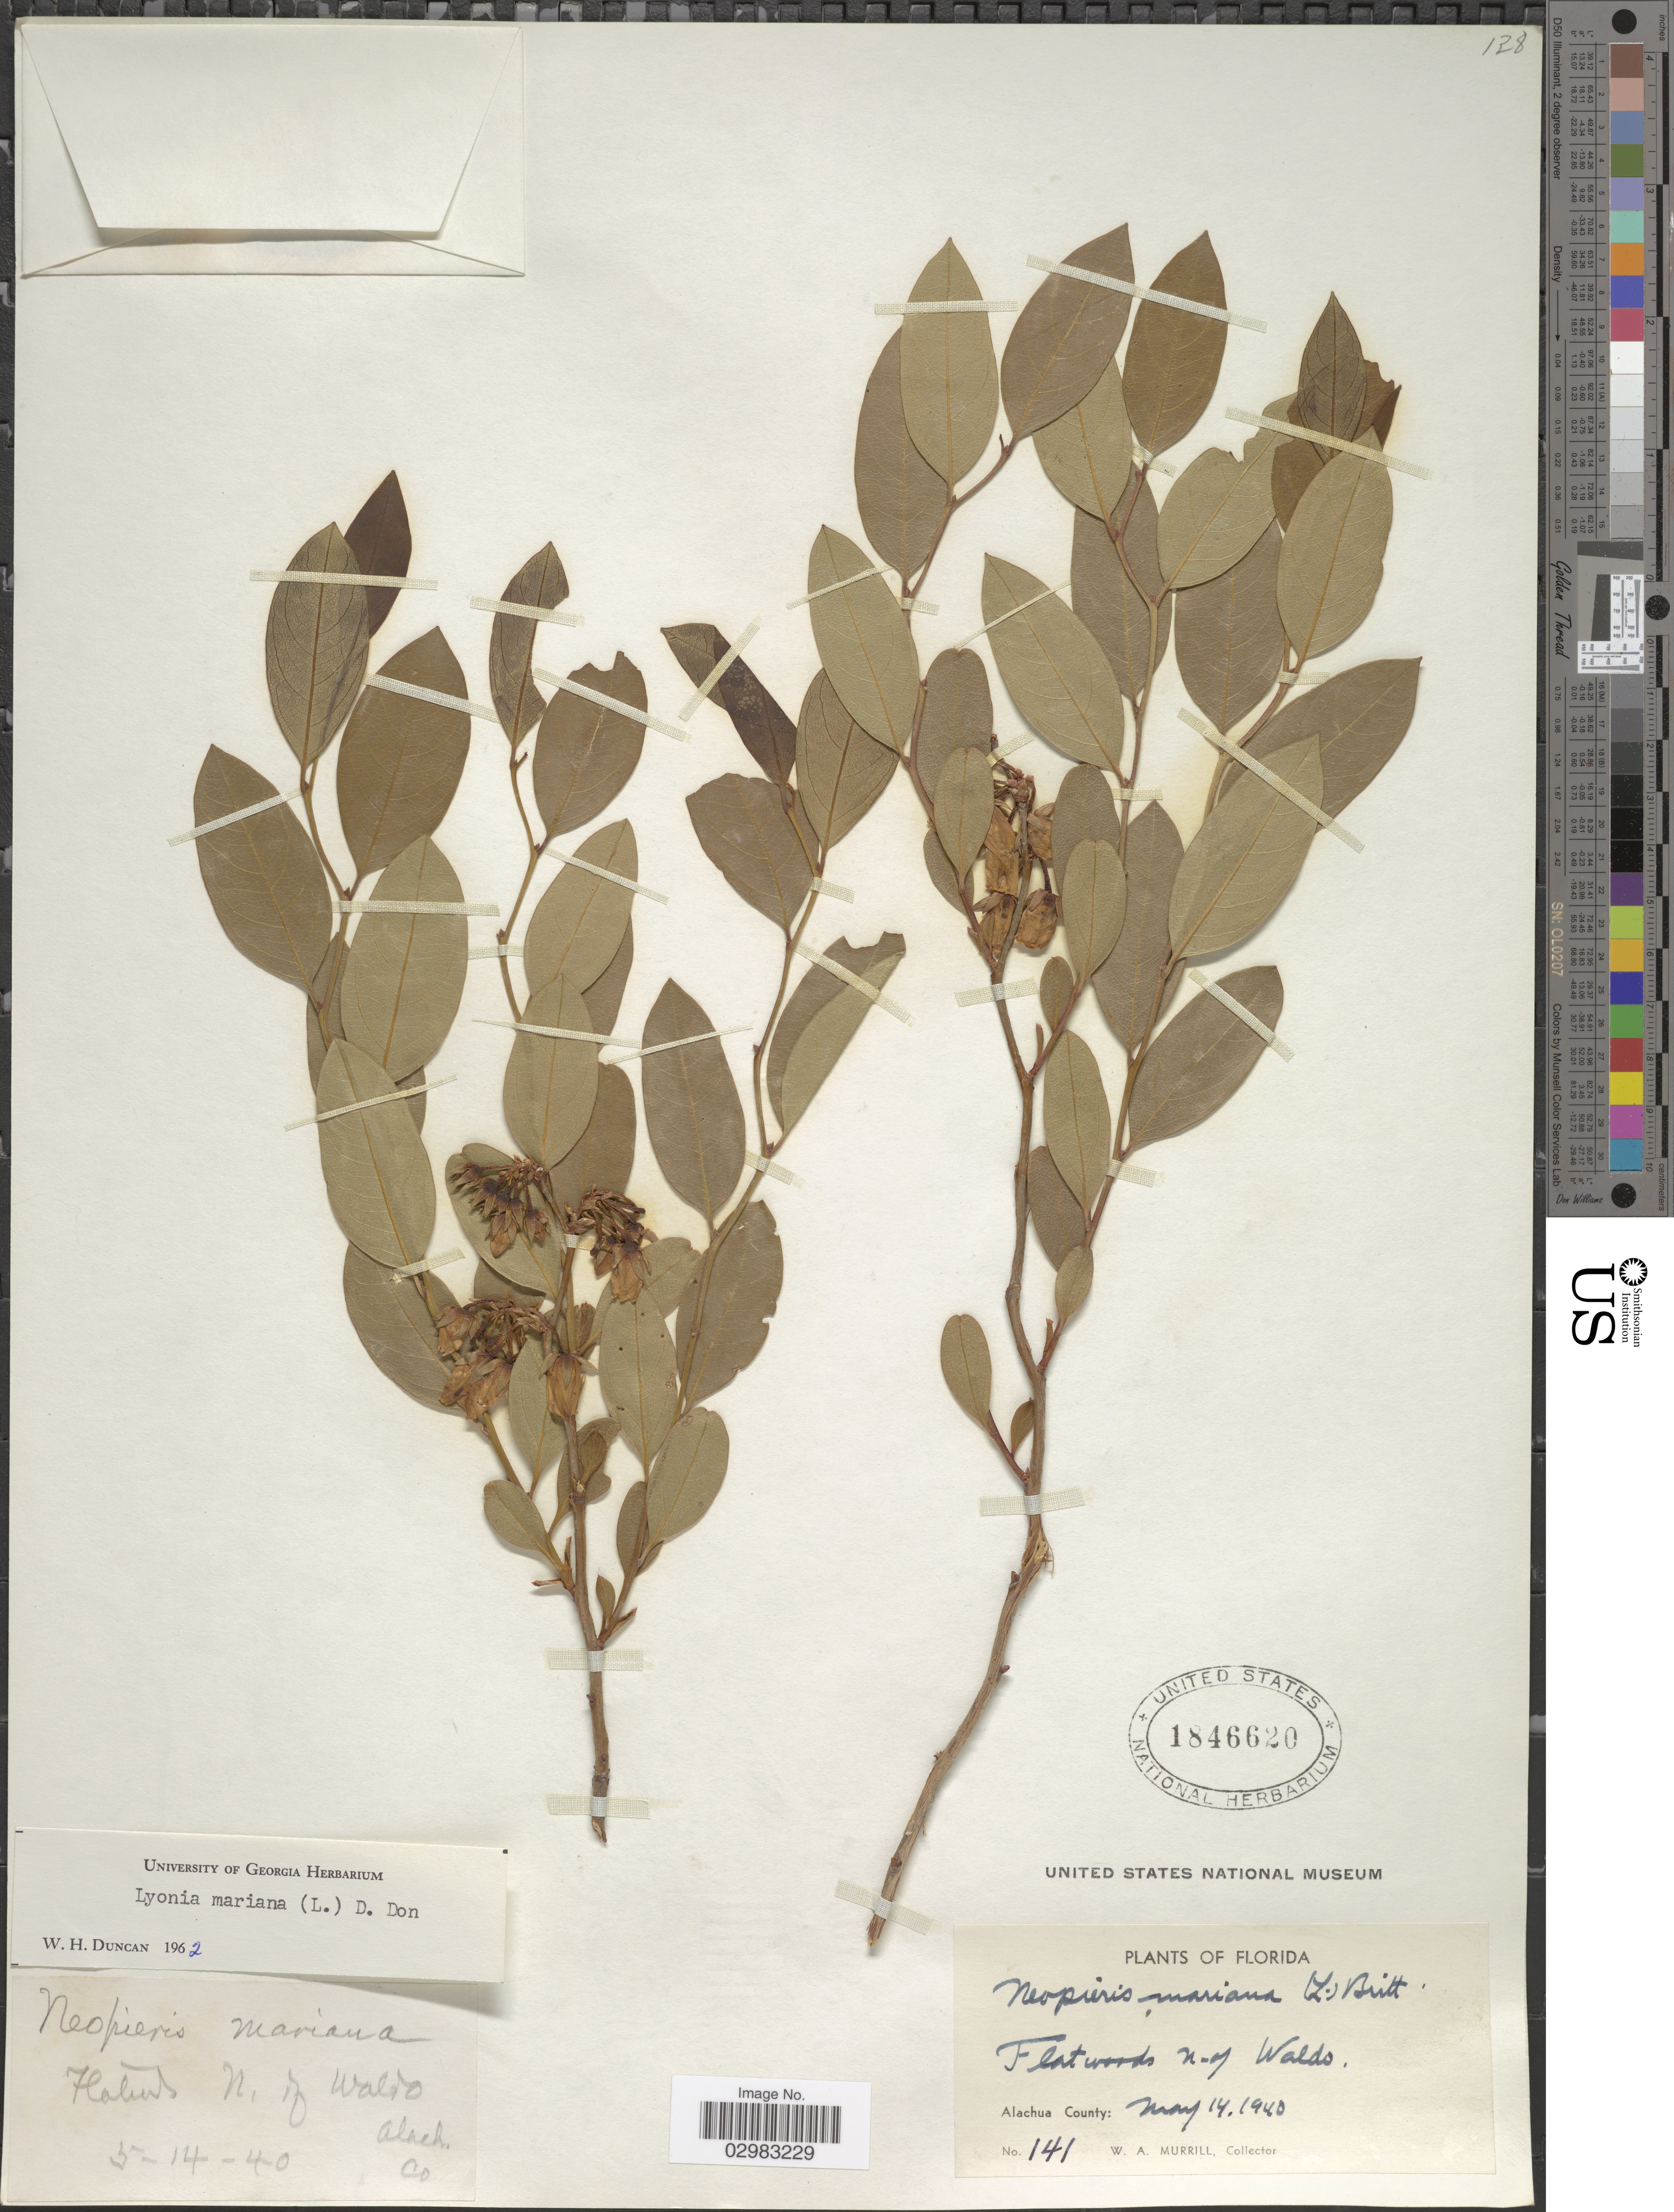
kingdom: Plantae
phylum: Tracheophyta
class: Magnoliopsida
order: Ericales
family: Ericaceae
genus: Lyonia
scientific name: Lyonia mariana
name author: (L.) D. Don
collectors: W. A. Murrill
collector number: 141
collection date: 1940-05-14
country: United States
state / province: Florida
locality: Flatwoods n. of Waldo. Alachua County.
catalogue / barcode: US 1846620